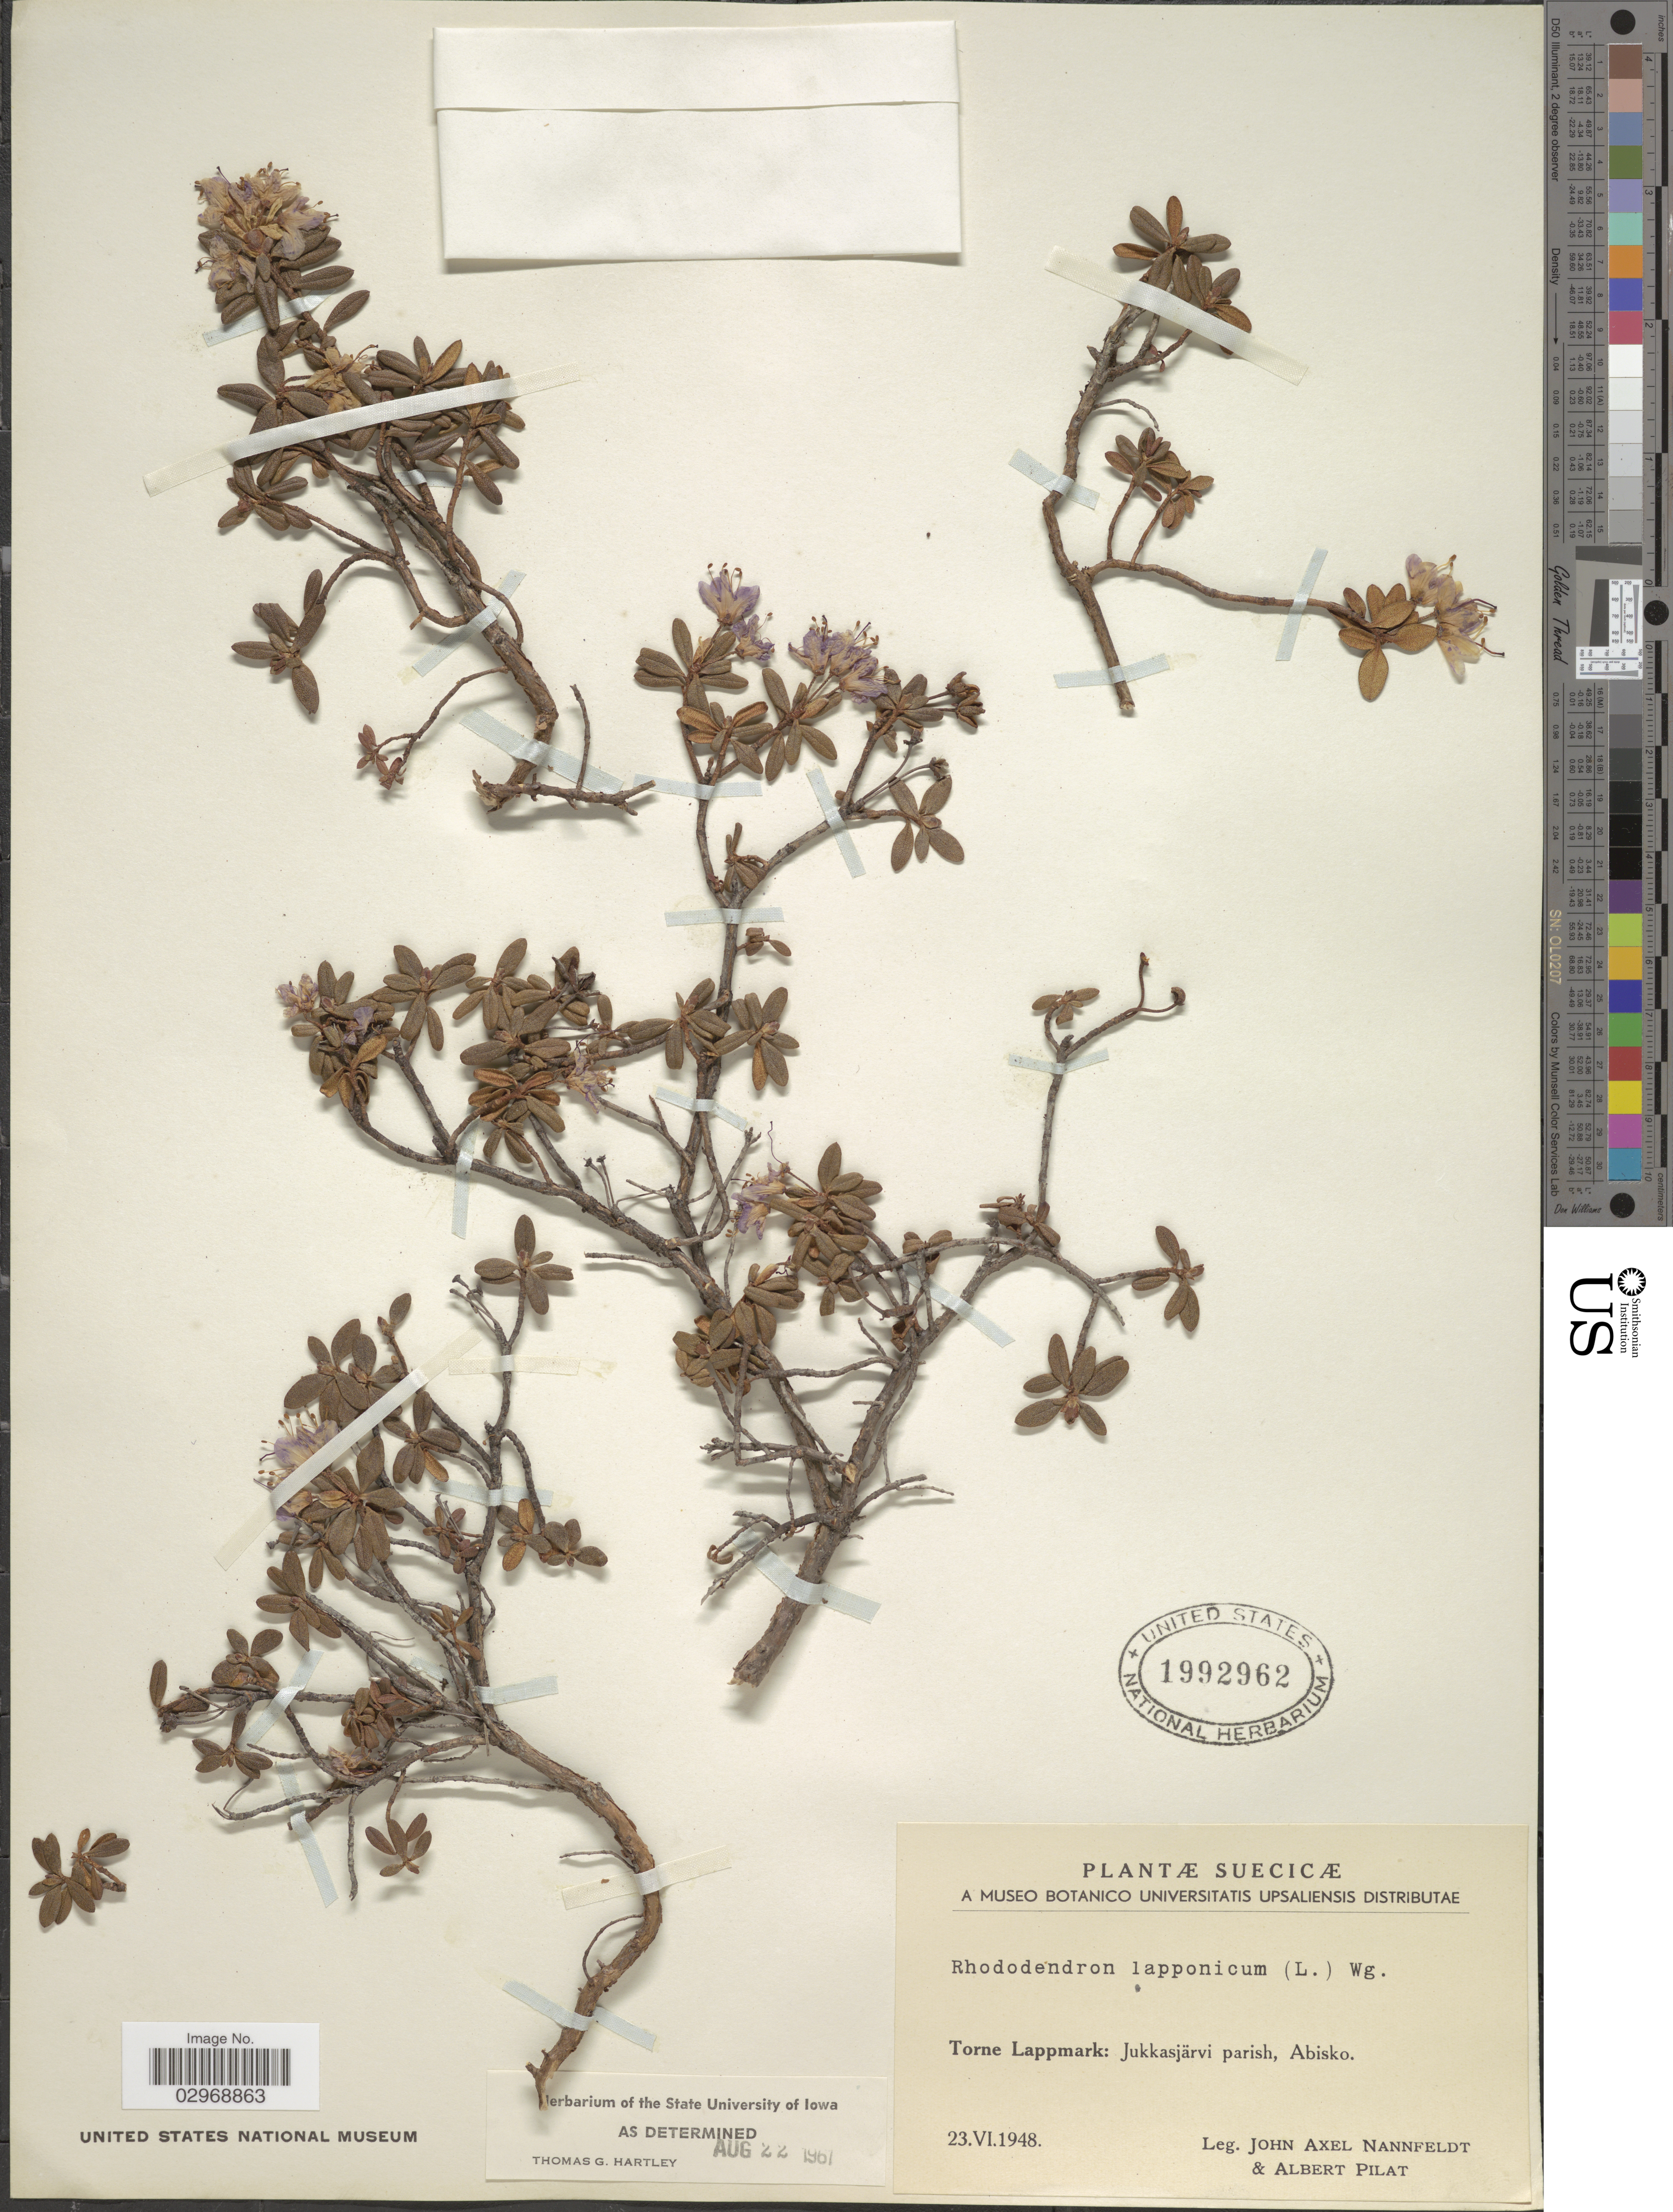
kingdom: Plantae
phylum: Tracheophyta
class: Magnoliopsida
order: Ericales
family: Ericaceae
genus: Rhododendron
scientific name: Rhododendron lapponicum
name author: (L.) Wahlenb.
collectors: J. Nannfeldt & A. Pilat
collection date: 1948-06-23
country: Sweden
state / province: Norrbotten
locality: Suecicæ. Torne Lappmark: Jukkasjärvi parish, Abisko.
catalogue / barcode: US 1992962